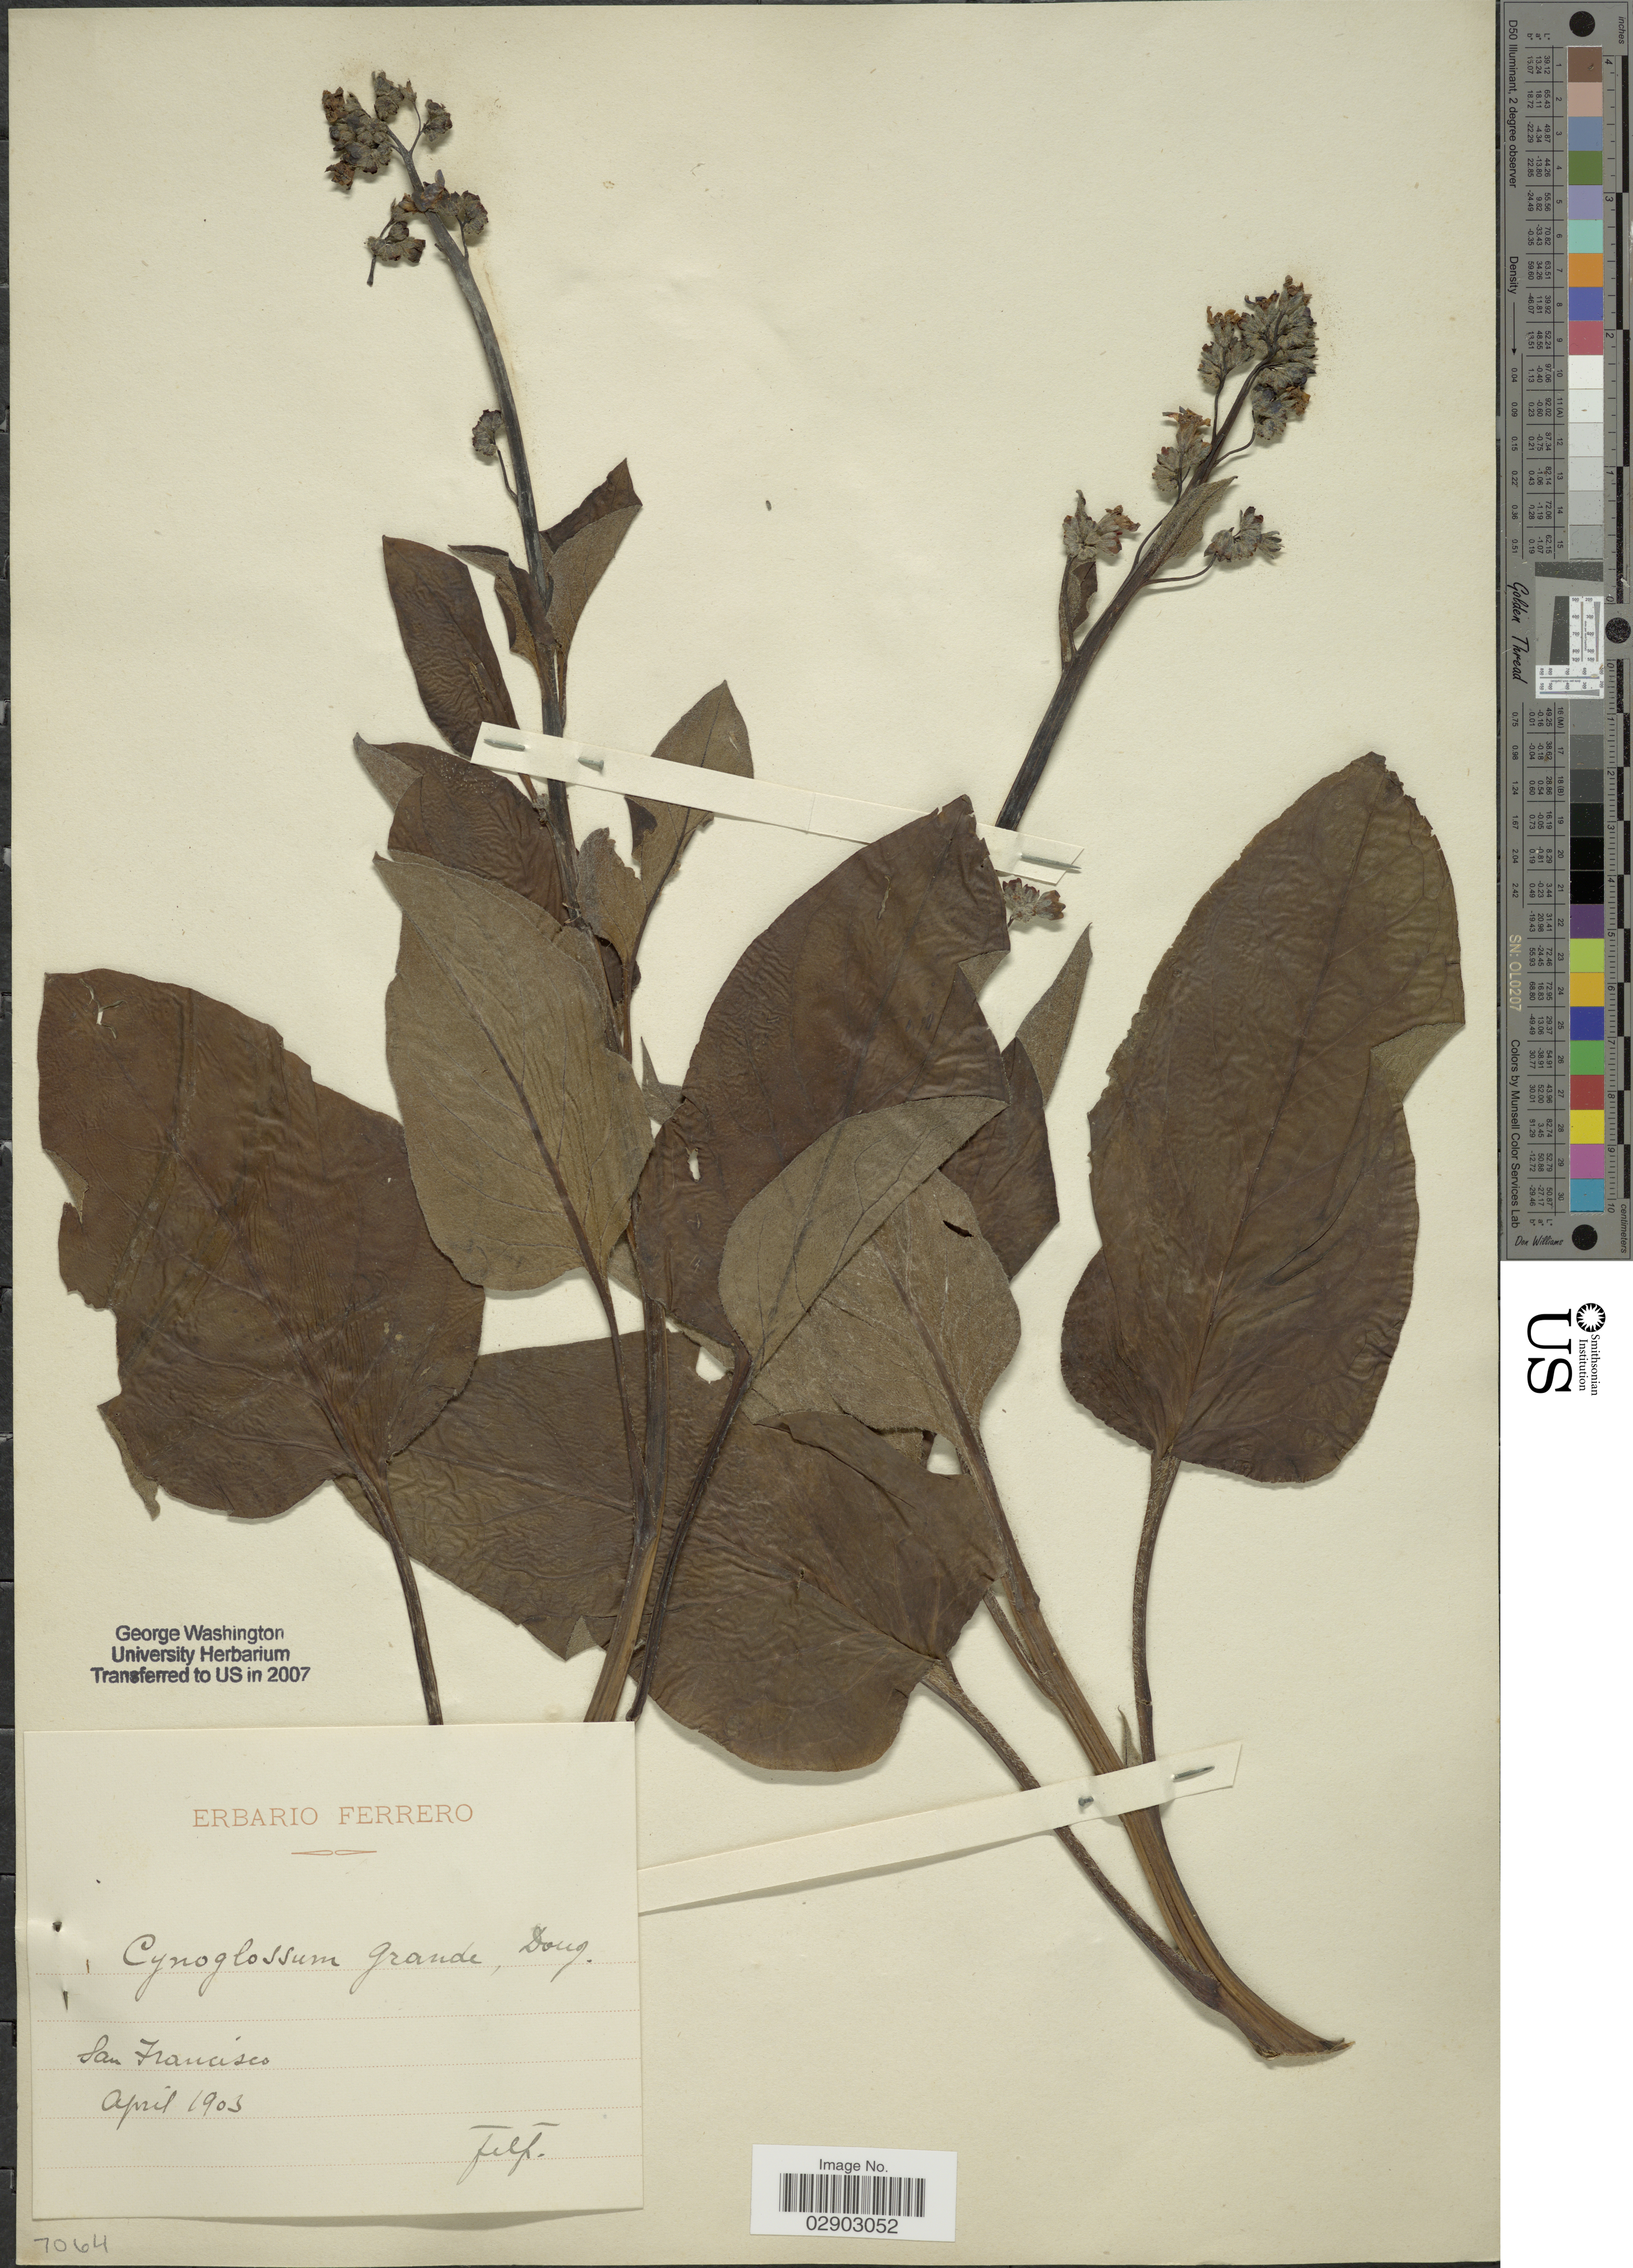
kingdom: Plantae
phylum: Tracheophyta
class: Magnoliopsida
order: Boraginales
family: Boraginaceae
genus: Cynoglossum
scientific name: Cynoglossum grande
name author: Douglas ex Lehm.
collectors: F. Ferrero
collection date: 1903-04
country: United States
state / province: California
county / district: San Francisco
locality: San Francisco.